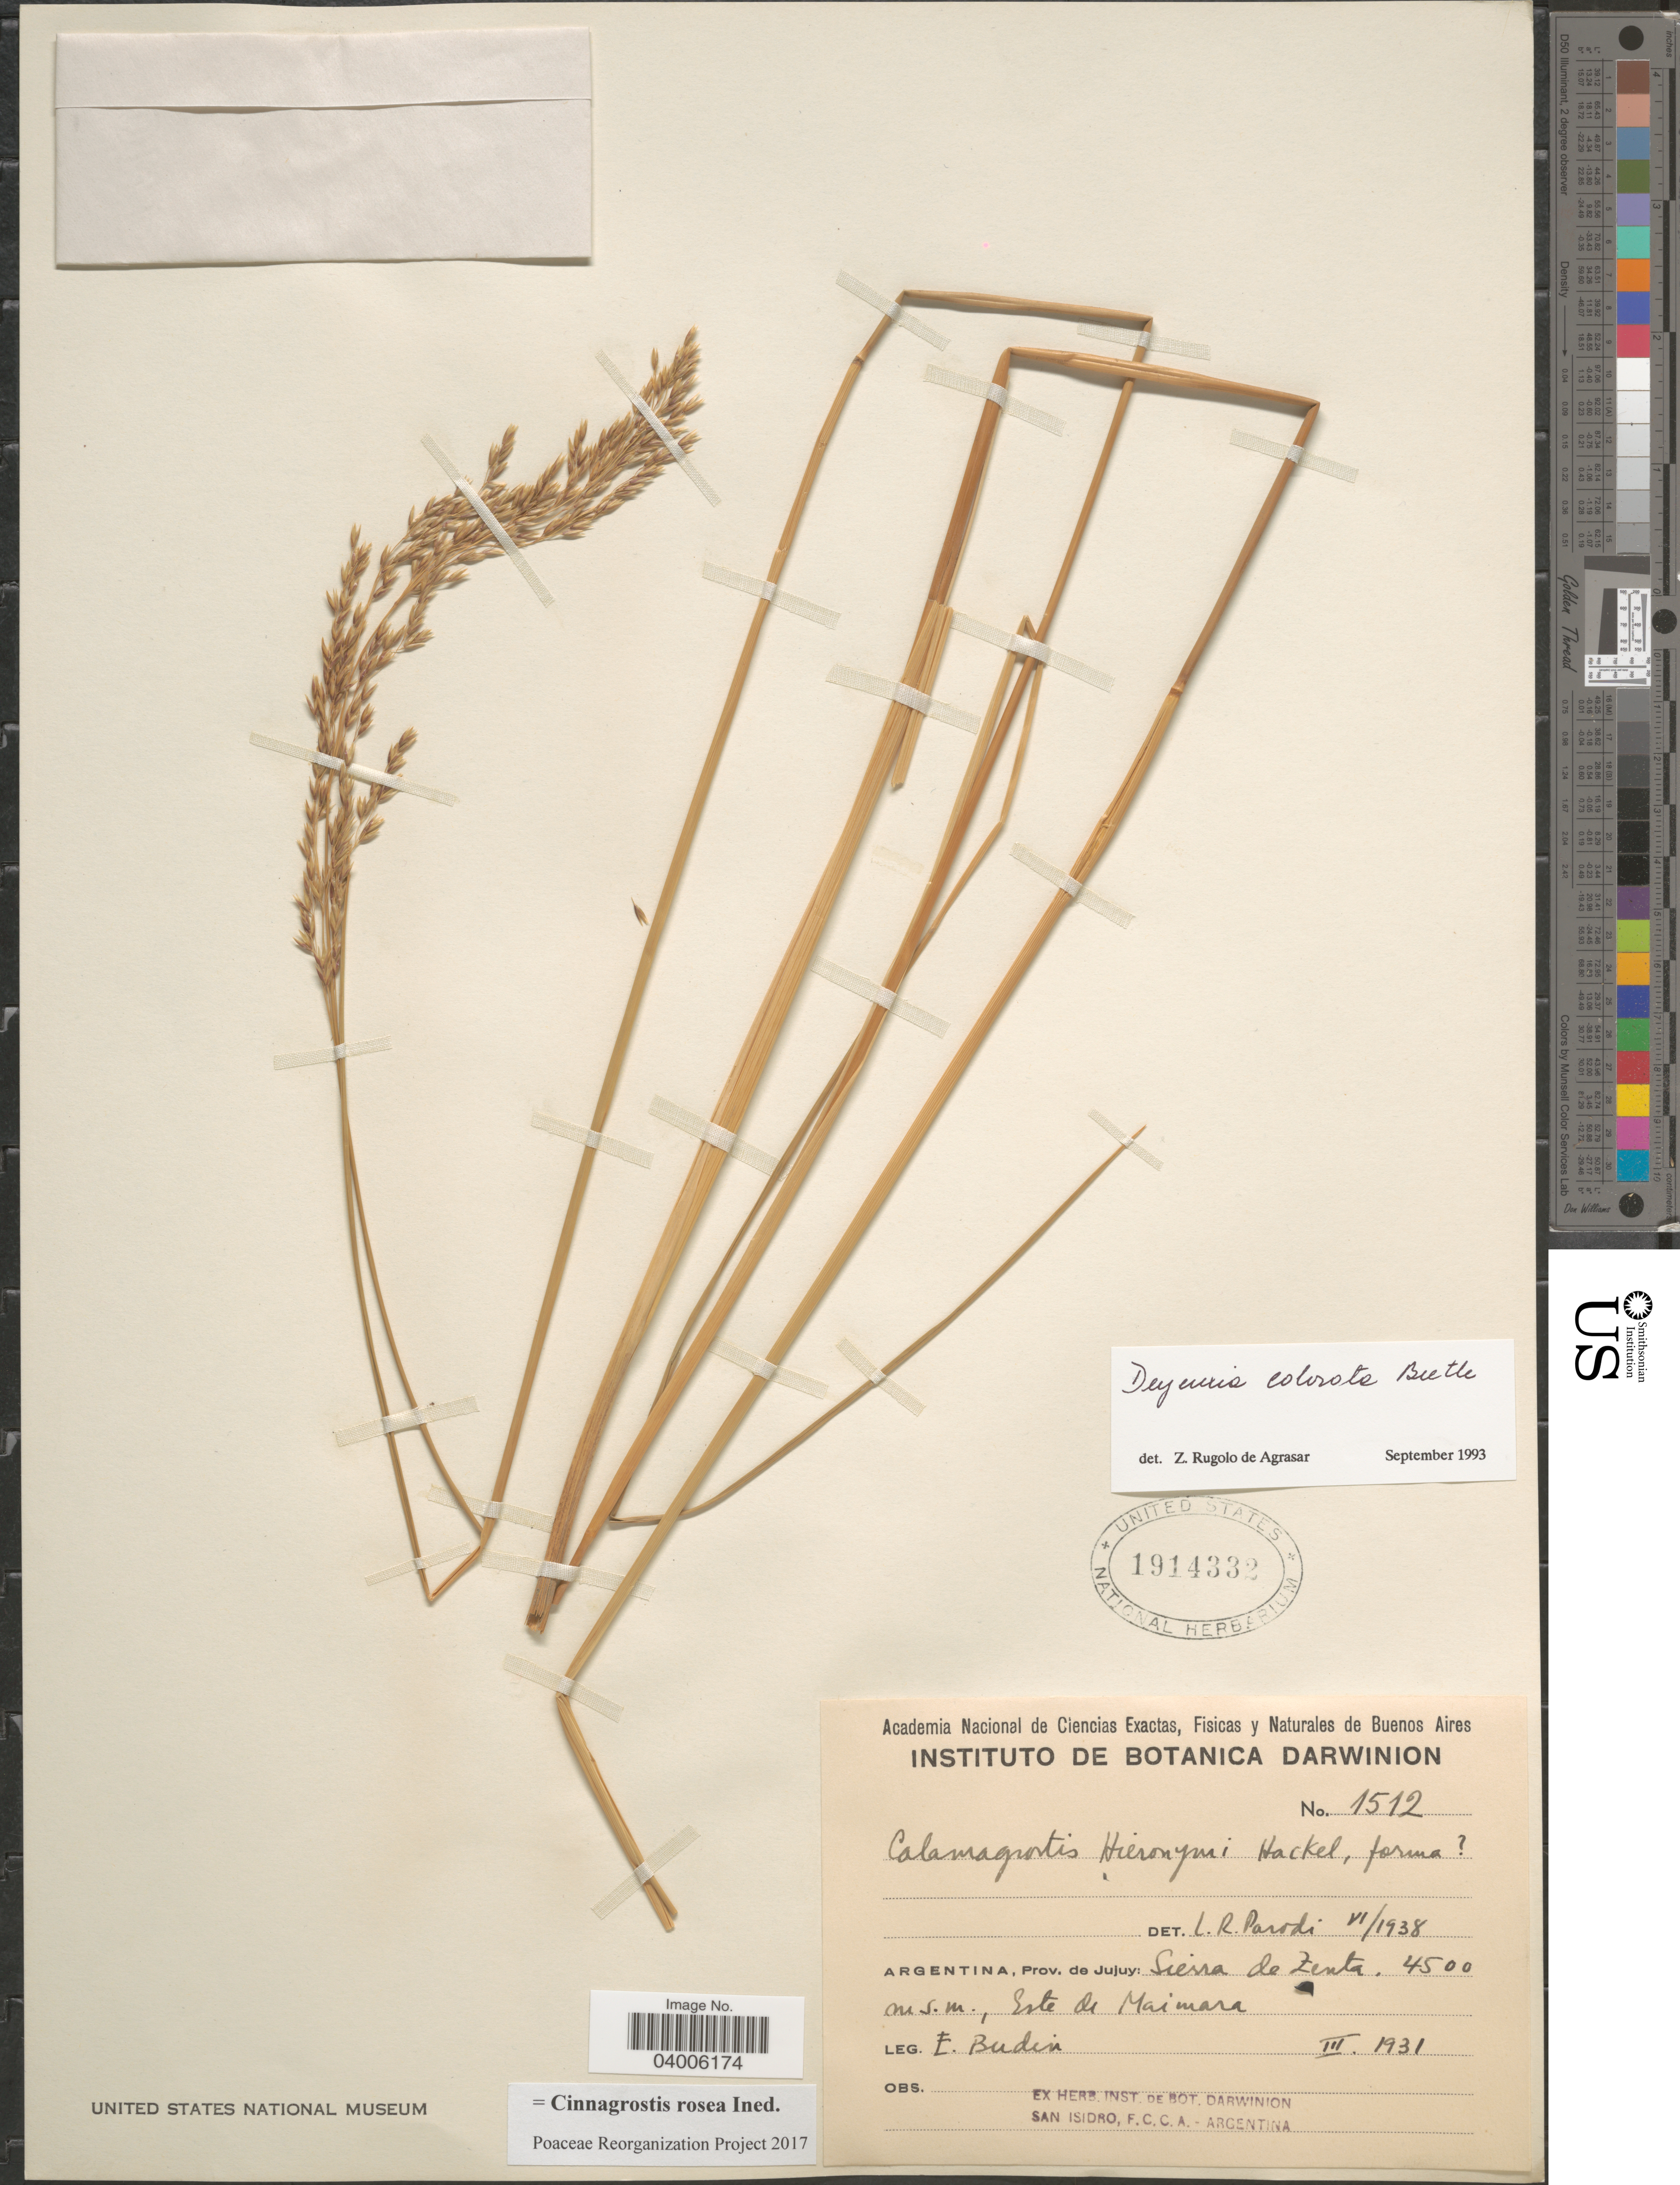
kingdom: Plantae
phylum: Tracheophyta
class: Liliopsida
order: Poales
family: Poaceae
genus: Cinnagrostis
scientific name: Cinnagrostis rosea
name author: (Griseb.) P.M. Peterson et al.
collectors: E. Budin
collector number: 1512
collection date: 1931-03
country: Argentina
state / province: Jujuy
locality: Sierra de Zenta. Este de Maimara.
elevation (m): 4500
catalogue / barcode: US 1914332